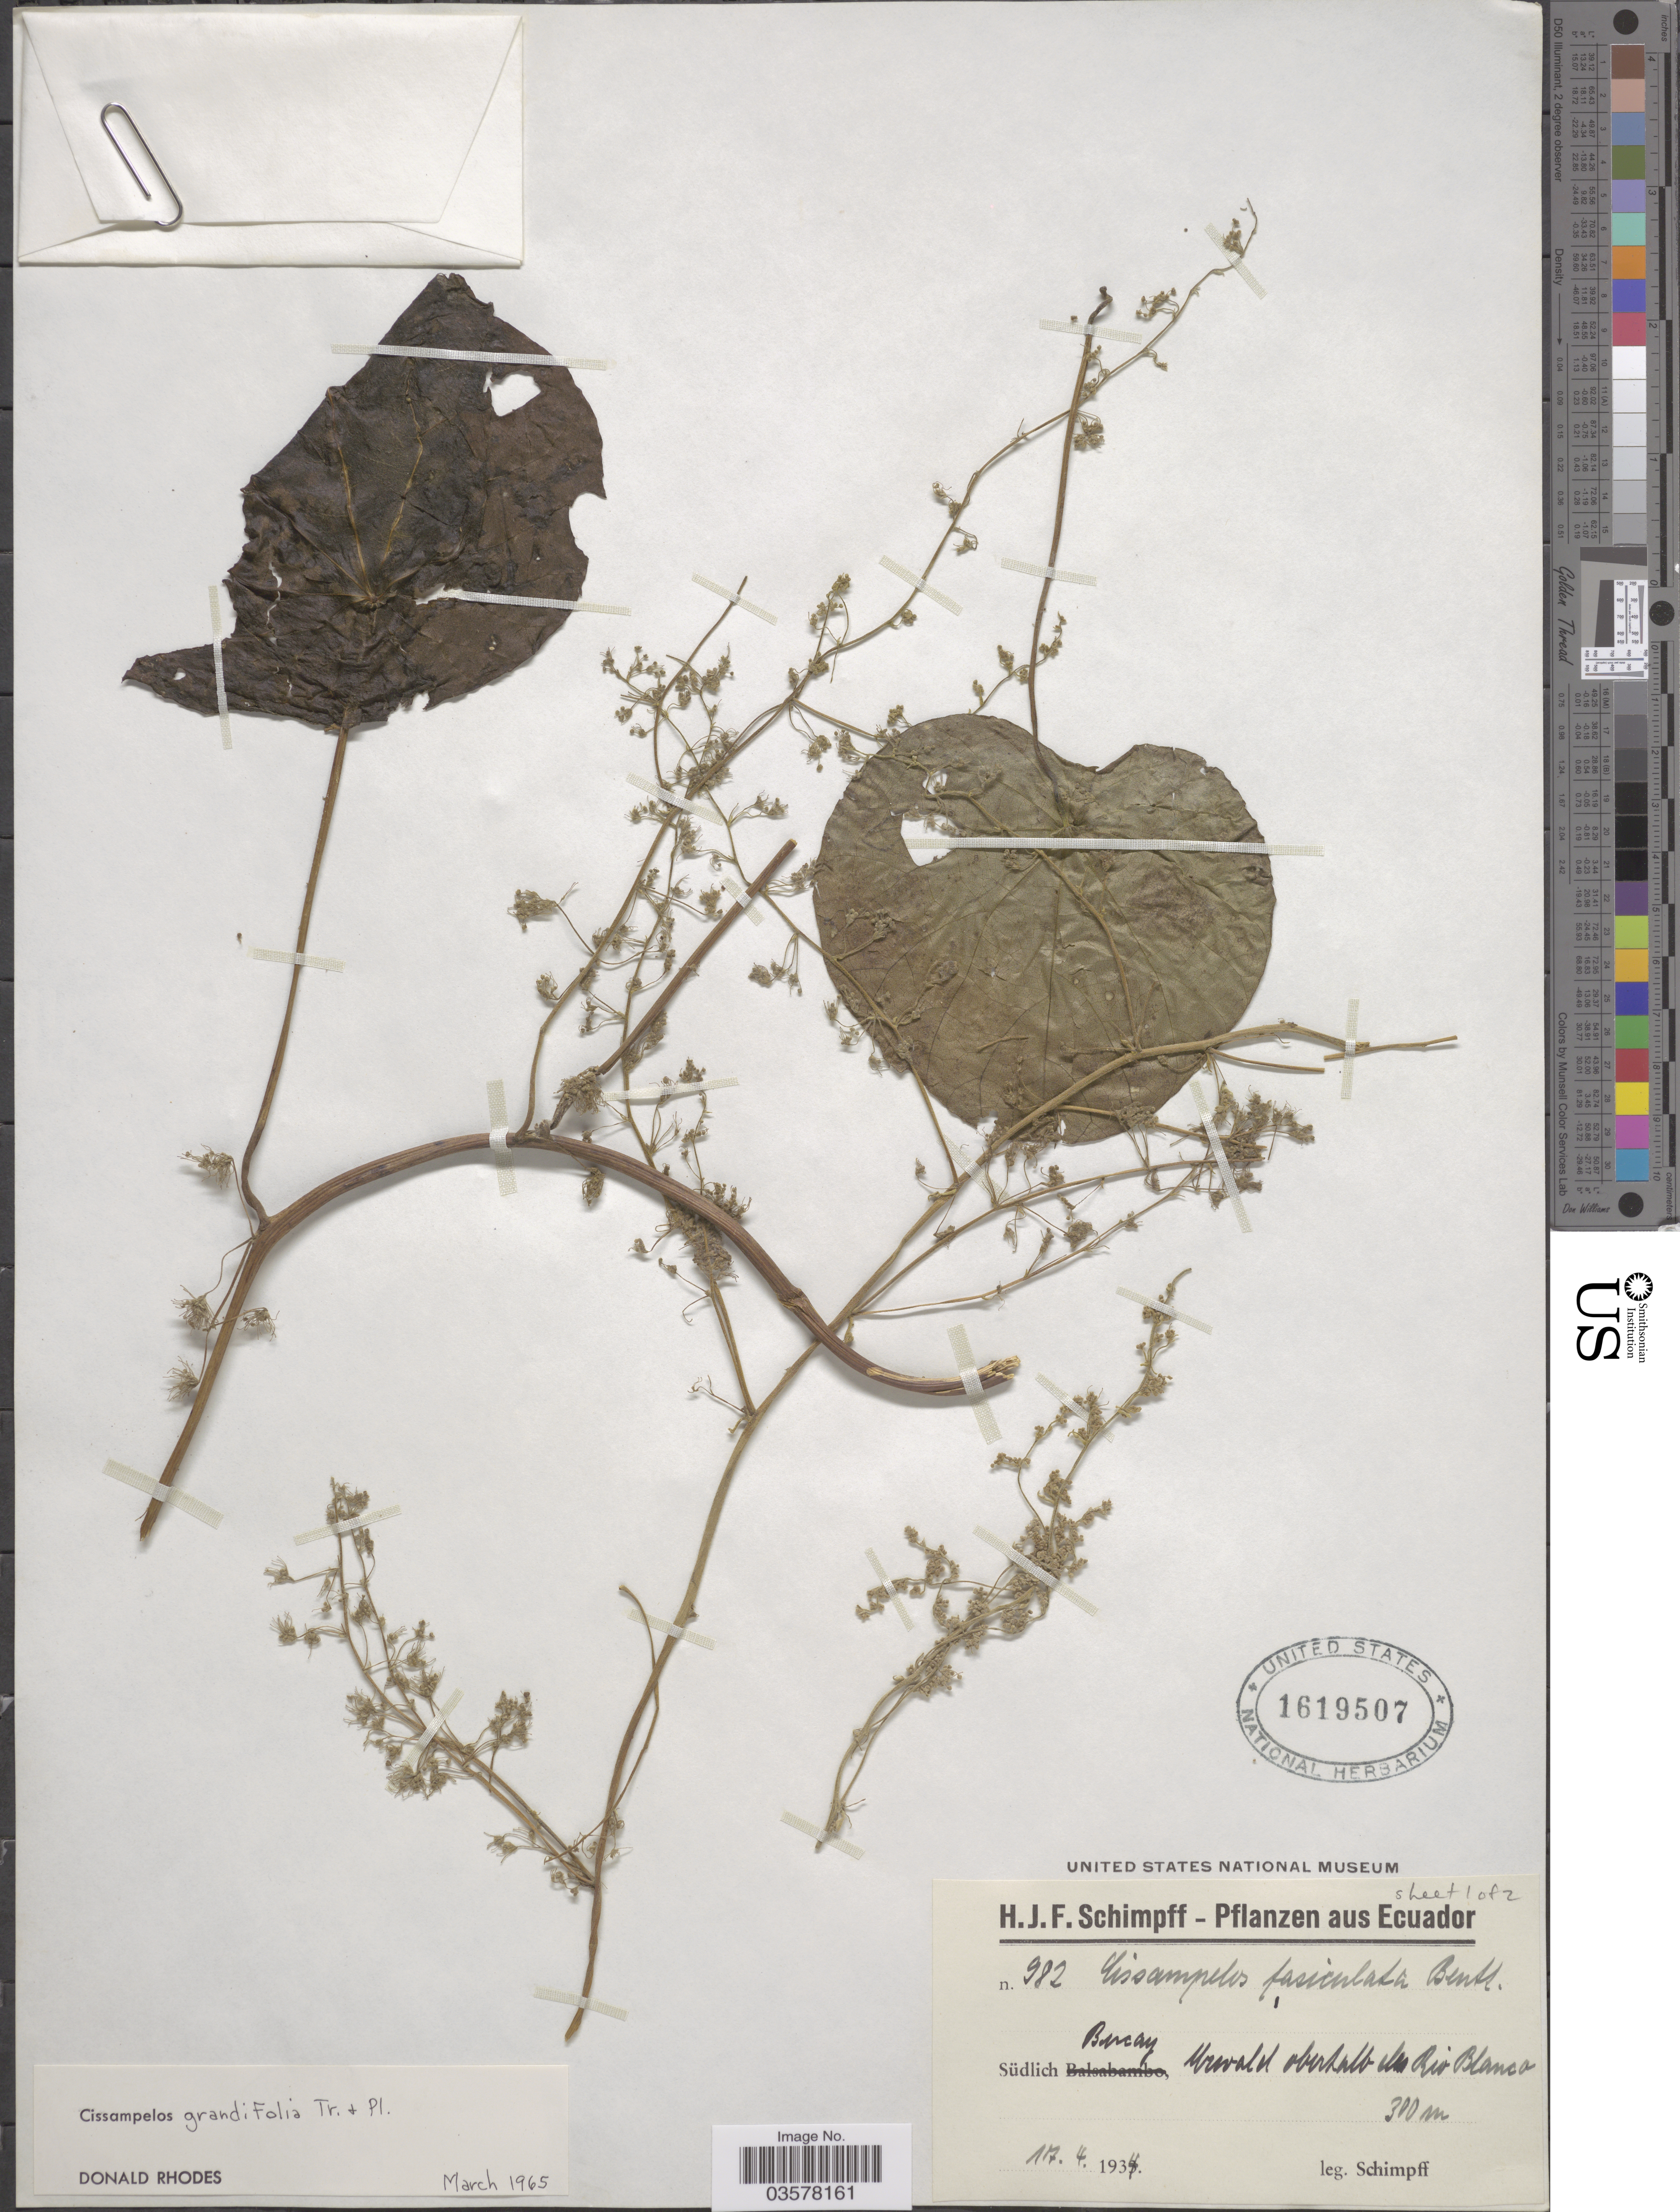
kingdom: Plantae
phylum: Tracheophyta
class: Magnoliopsida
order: Ranunculales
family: Menispermaceae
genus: Cissampelos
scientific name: Cissampelos grandifolia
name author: Triana & Planch.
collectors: H. Schimpff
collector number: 982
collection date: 1934-04-17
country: Ecuador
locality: Südlich Bucay, Urwald oberhalb des Rio Blanco.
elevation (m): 300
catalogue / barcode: US 1619507